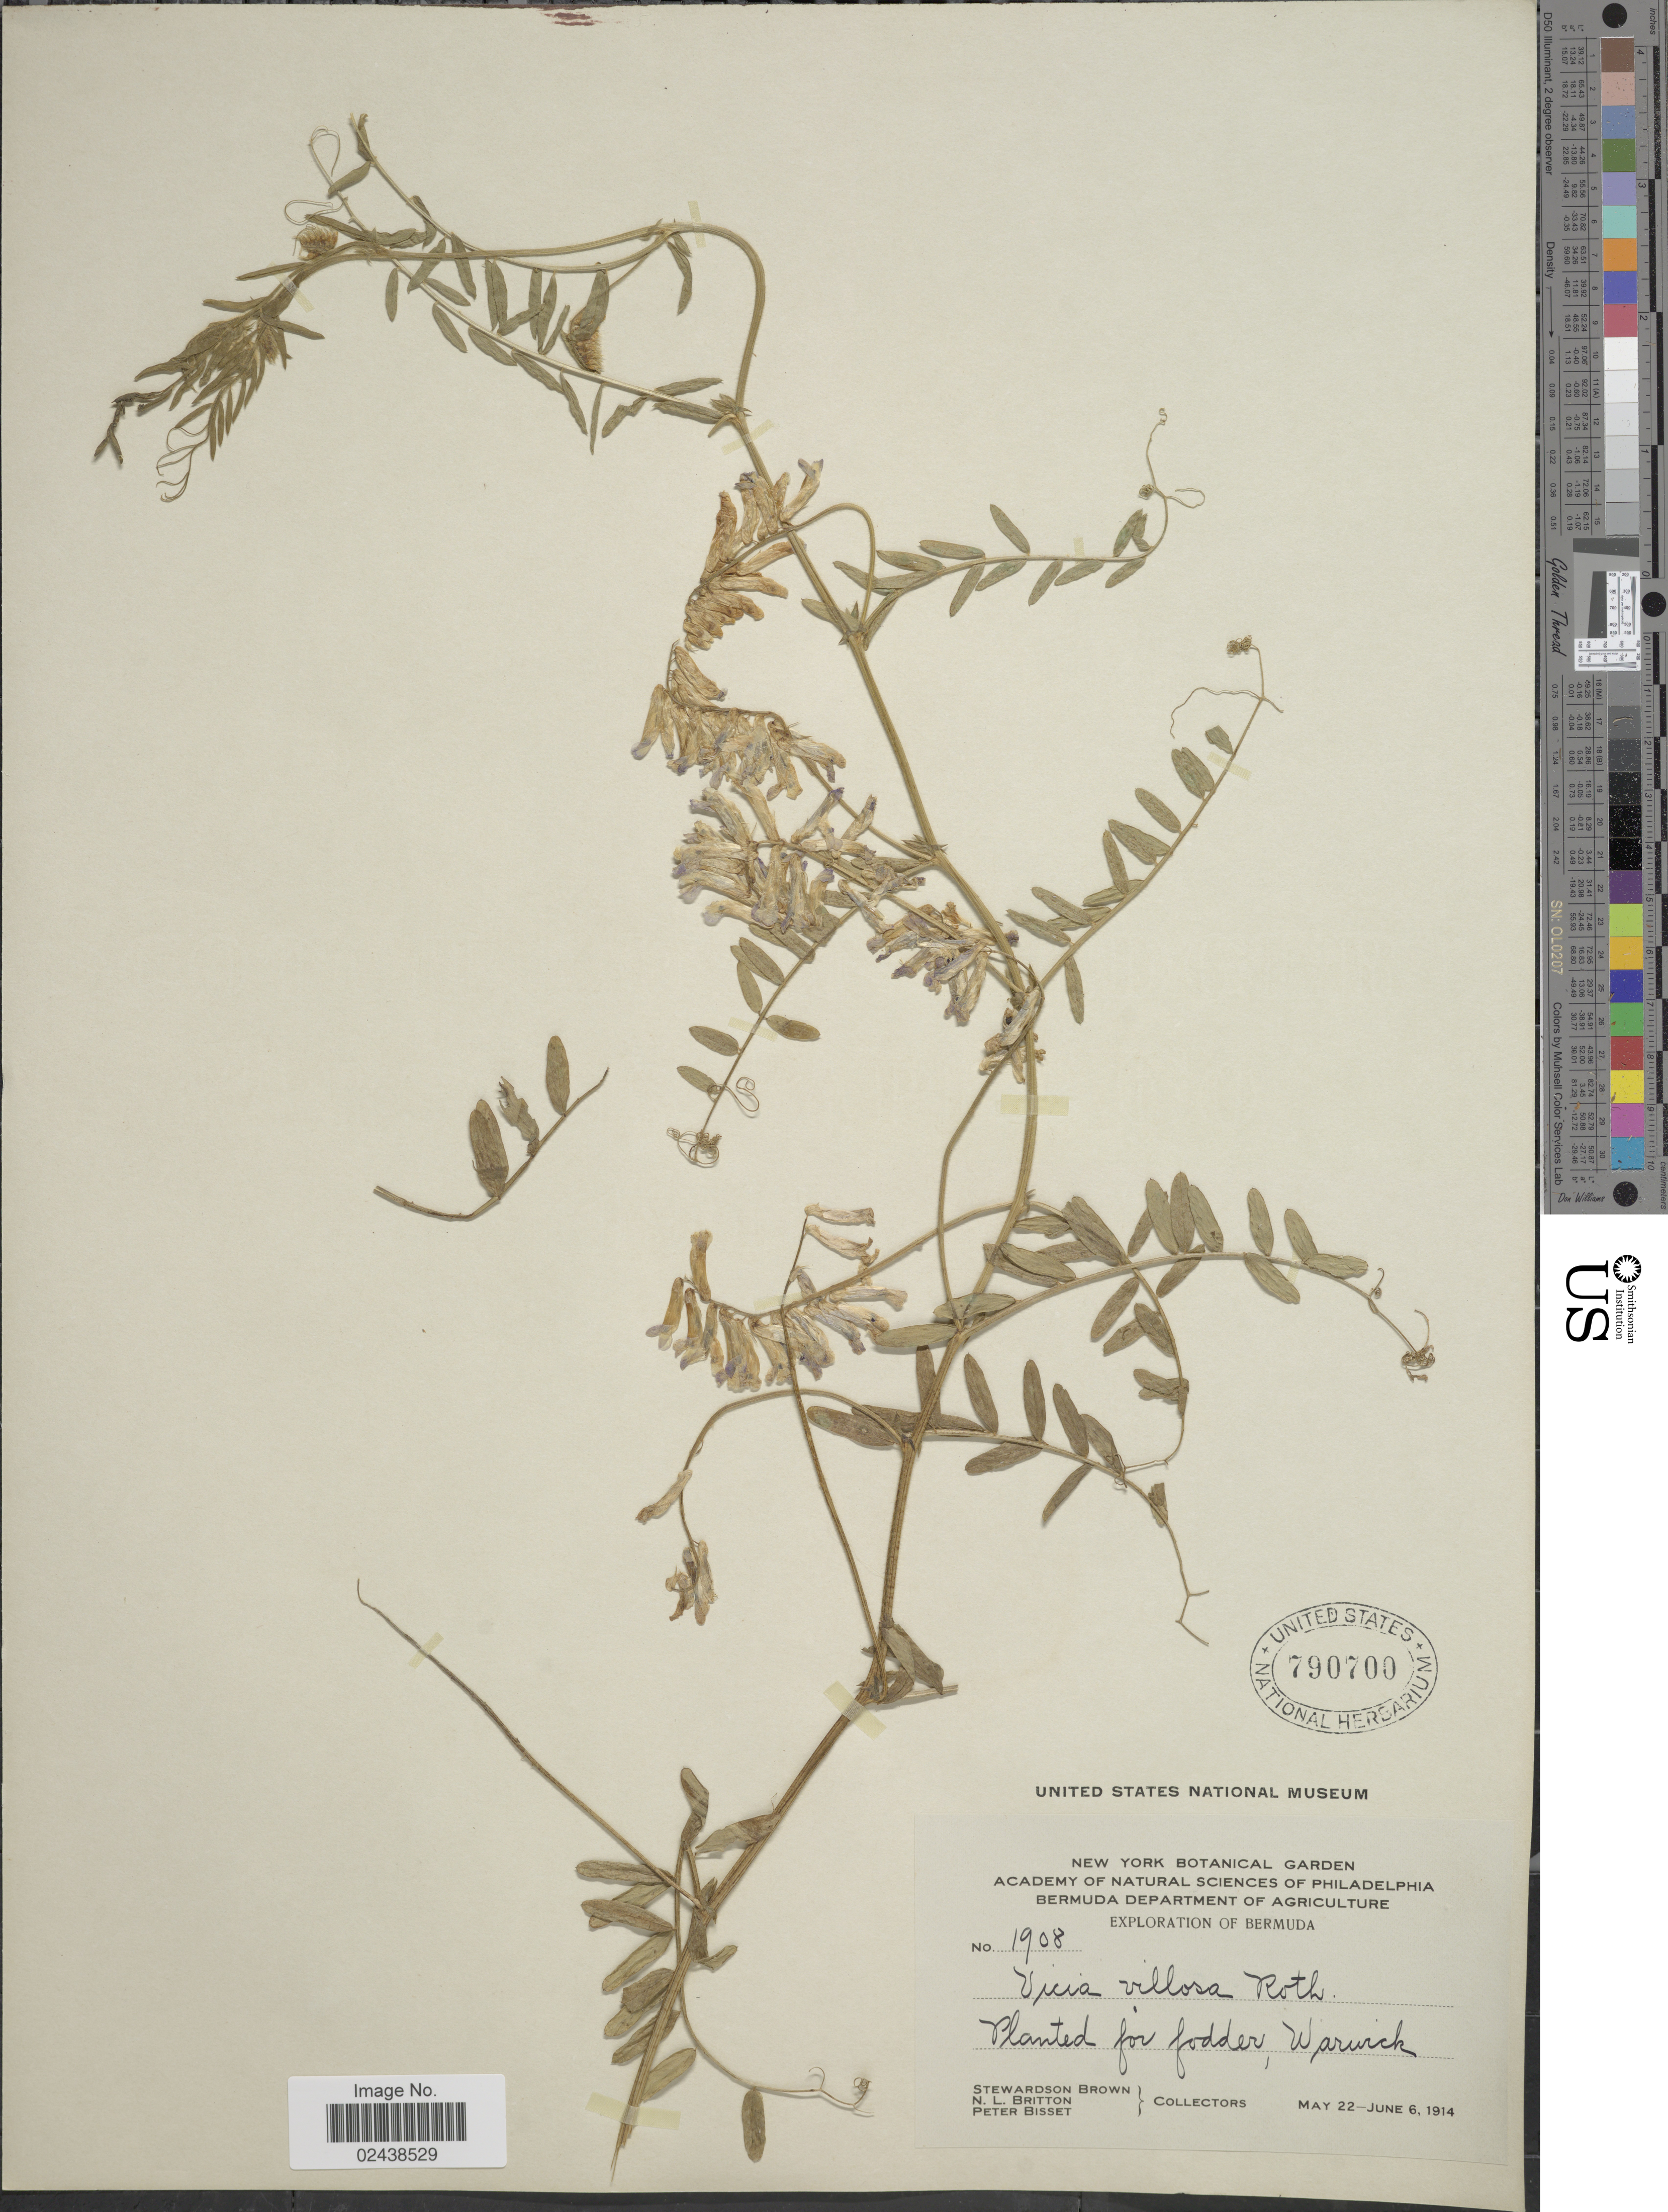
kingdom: Plantae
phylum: Tracheophyta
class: Magnoliopsida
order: Fabales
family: Fabaceae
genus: Vicia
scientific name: Vicia villosa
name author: Roth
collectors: S. Brown, N. Britton & P. Bisset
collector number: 1908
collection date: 1914-05-22/1914-06-06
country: Bermuda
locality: Bermuda, Warwick.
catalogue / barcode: US 790700